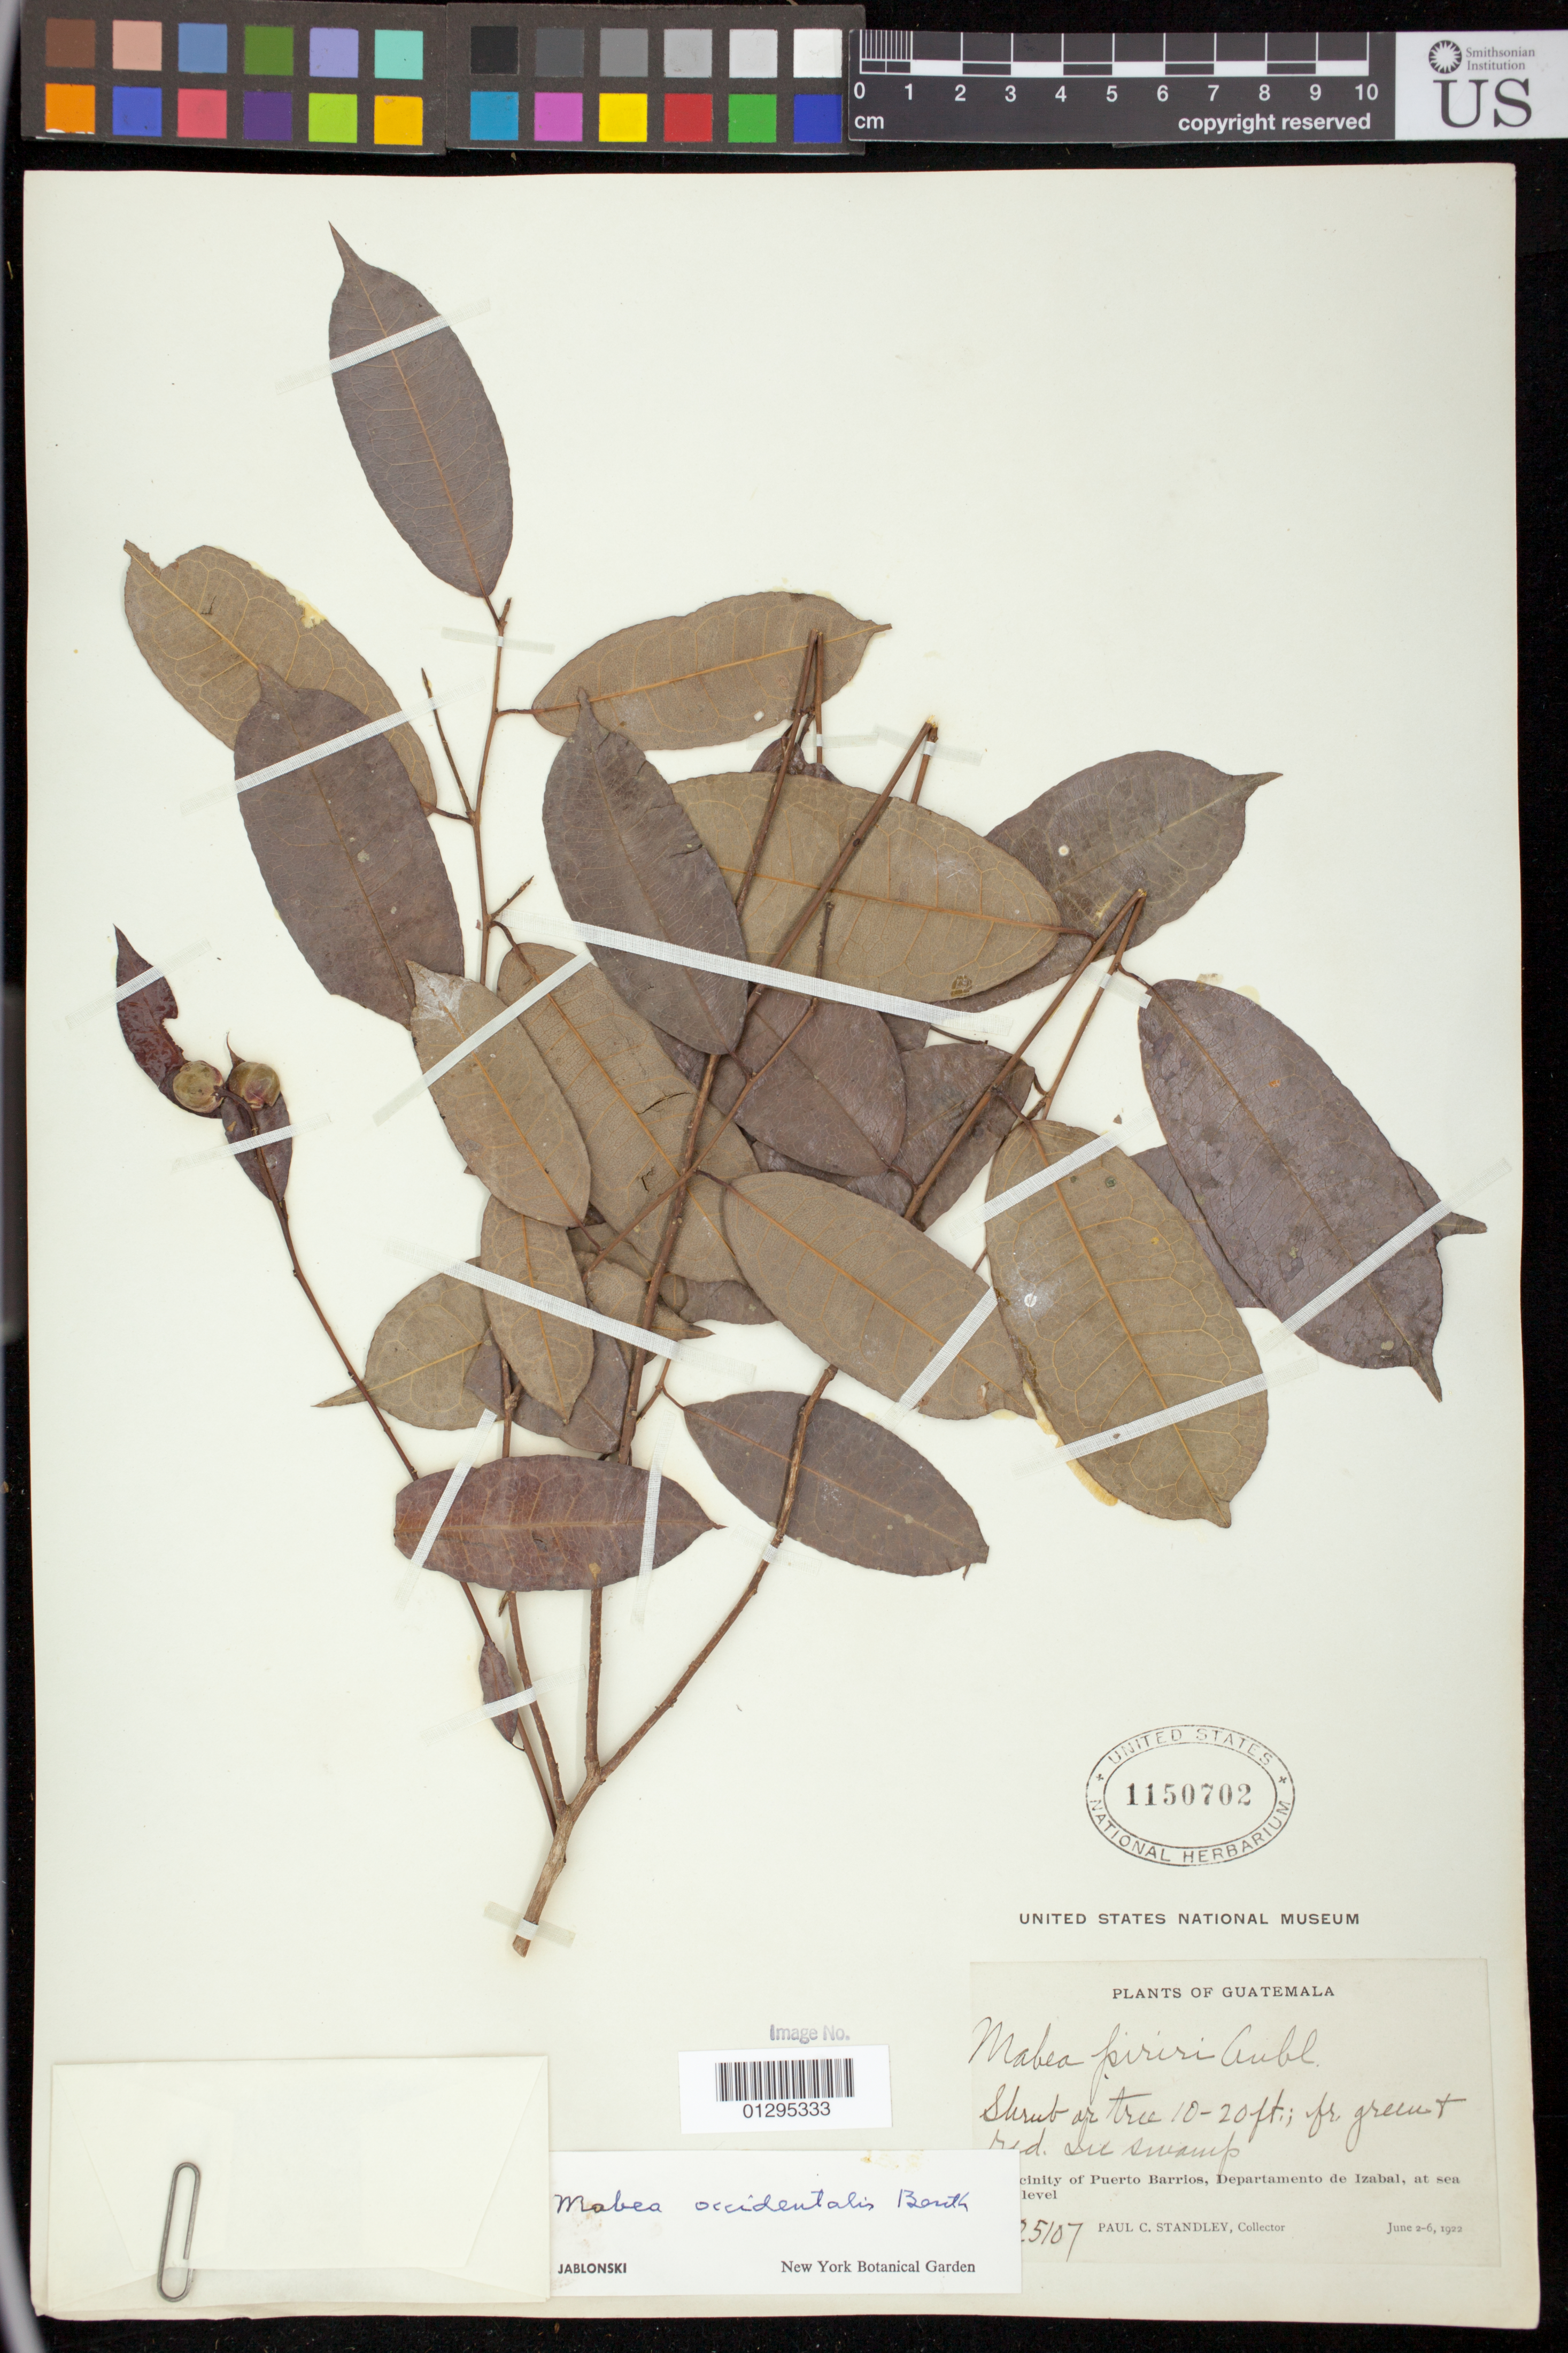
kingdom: Plantae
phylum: Tracheophyta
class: Magnoliopsida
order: Malpighiales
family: Euphorbiaceae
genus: Mabea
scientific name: Mabea occidentalis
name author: Benth.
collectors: P. C. Standley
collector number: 25107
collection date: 1922-06-02/1922-06-06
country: Guatemala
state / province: Izabal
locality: Vicinity of Puerto Barrios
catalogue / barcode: US 1150702